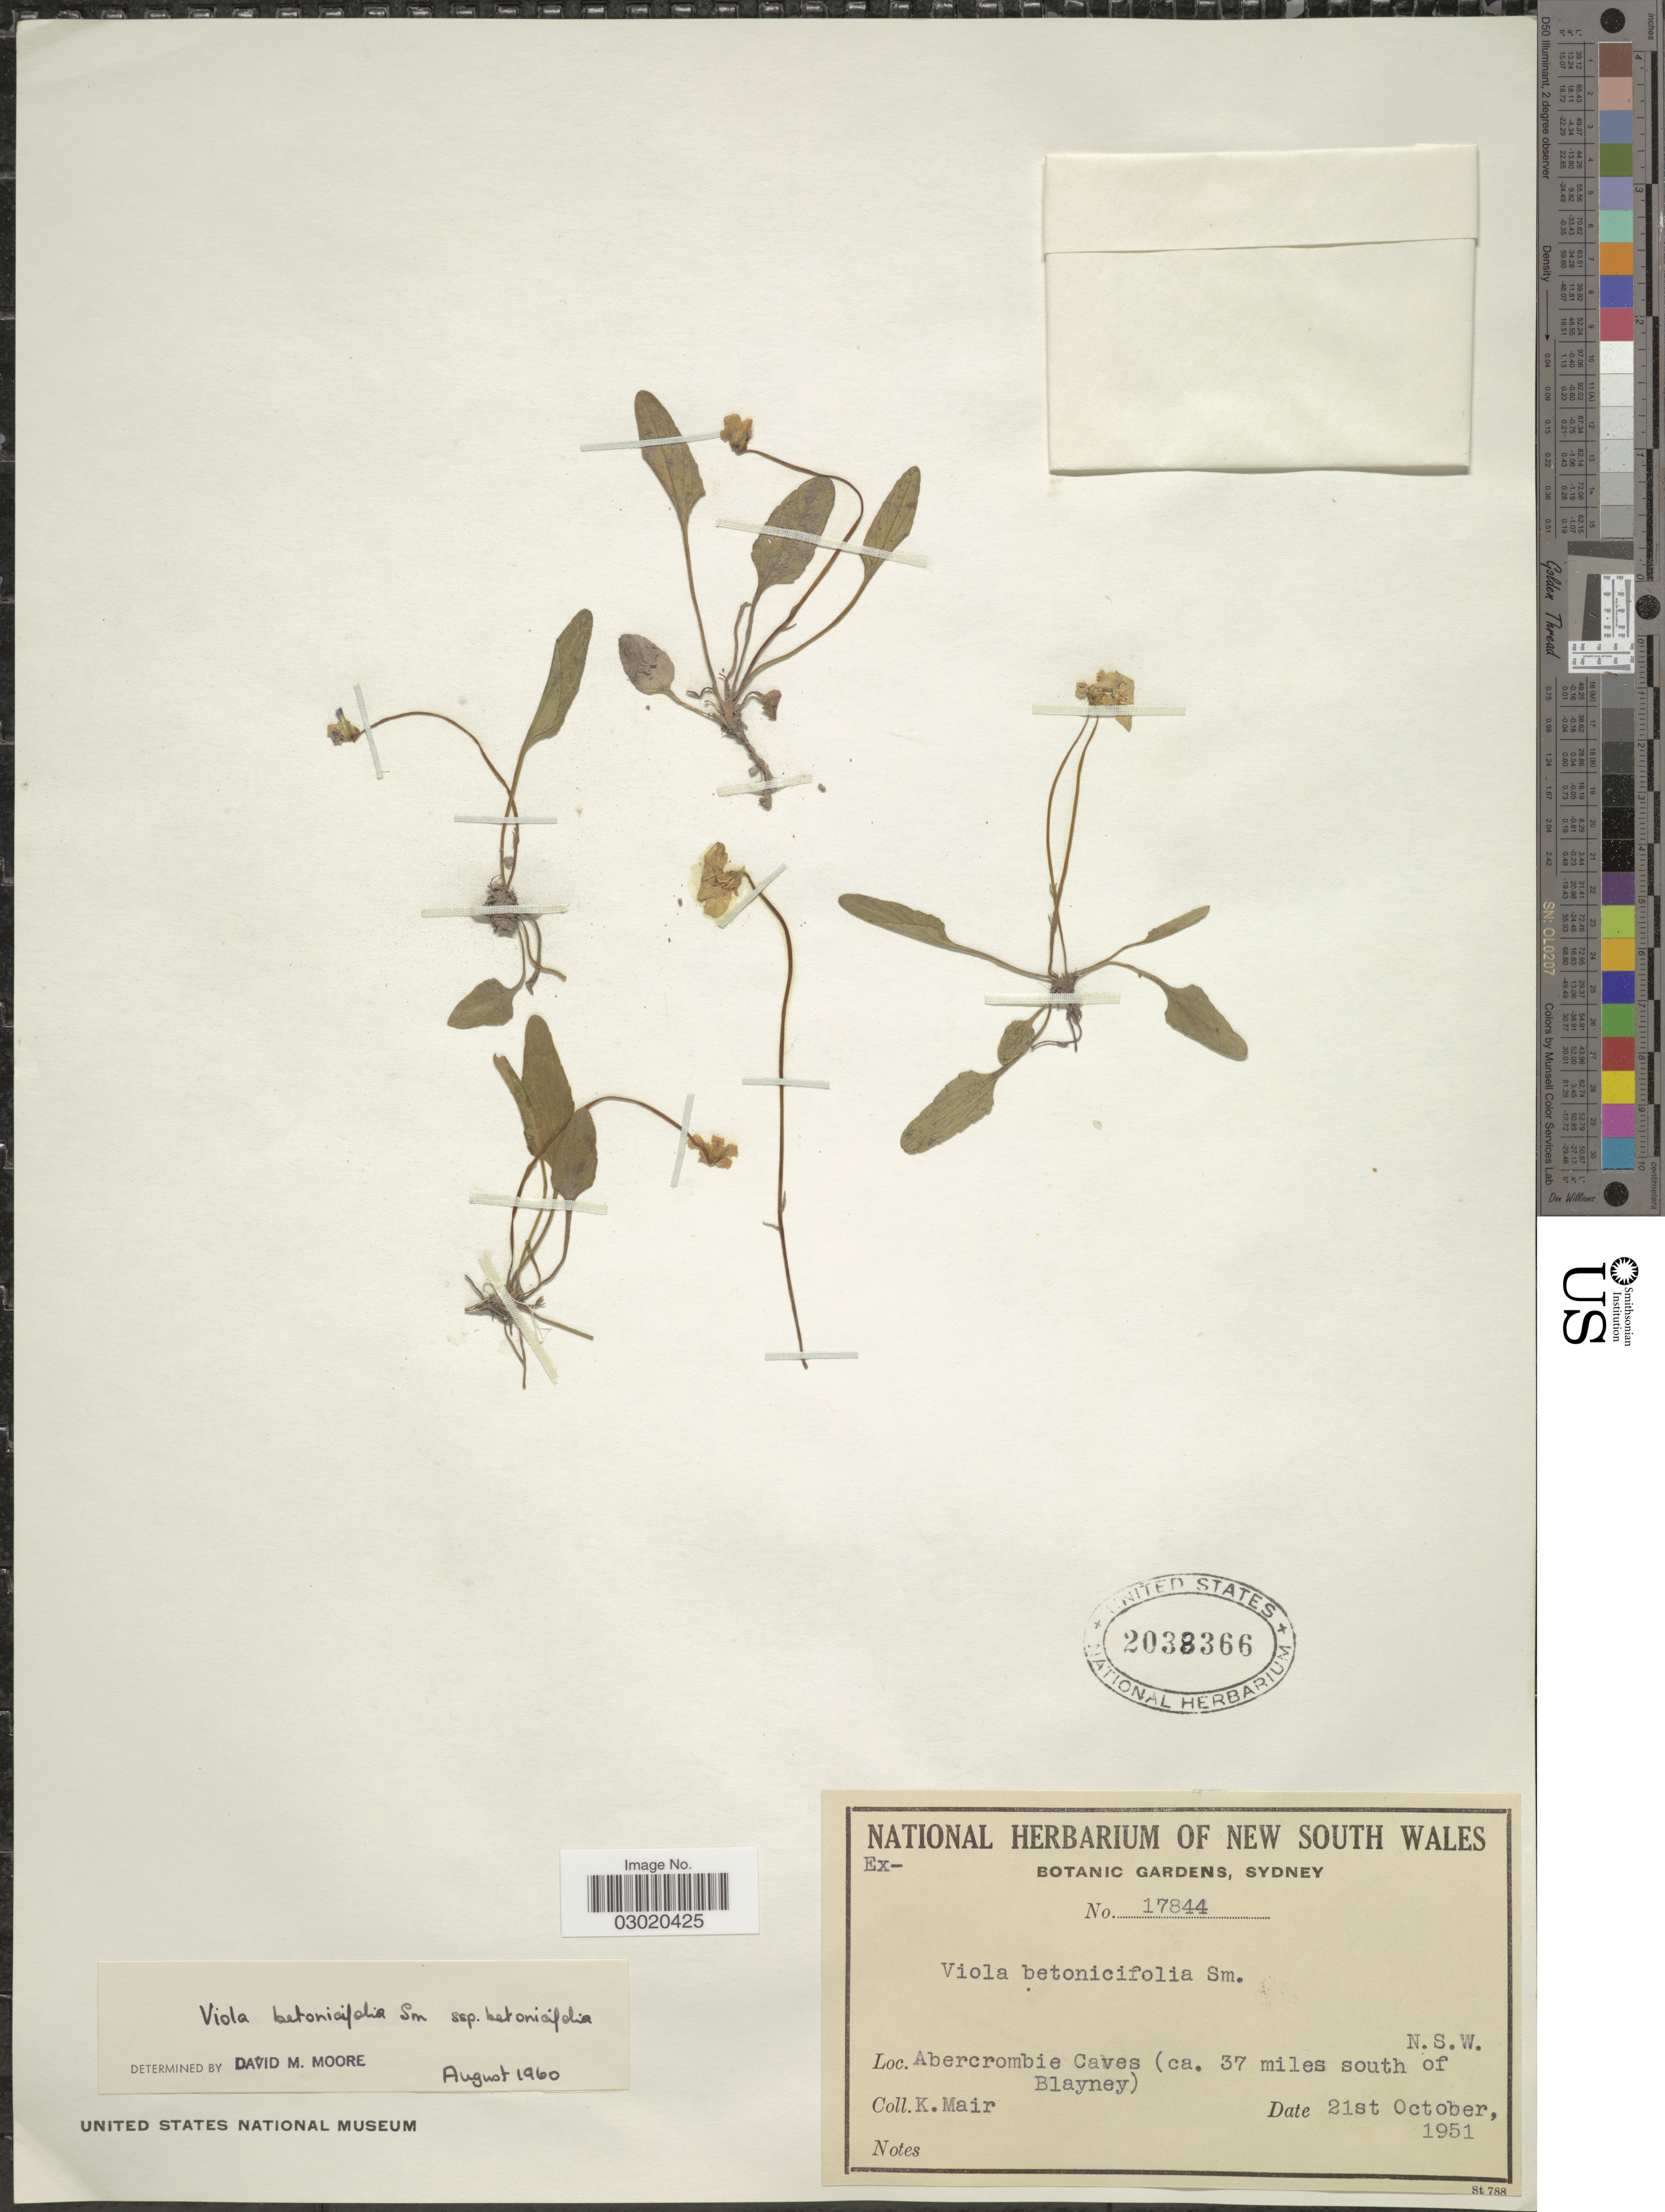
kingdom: Plantae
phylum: Tracheophyta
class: Magnoliopsida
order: Malpighiales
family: Violaceae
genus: Viola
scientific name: Viola betonicifolia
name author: Sm.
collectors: K. Mair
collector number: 17844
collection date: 1951-10-21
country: Australia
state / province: New South Wales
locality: Abercrombie Caves (ca. 37 miles south of Blayney).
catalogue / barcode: US 2038366